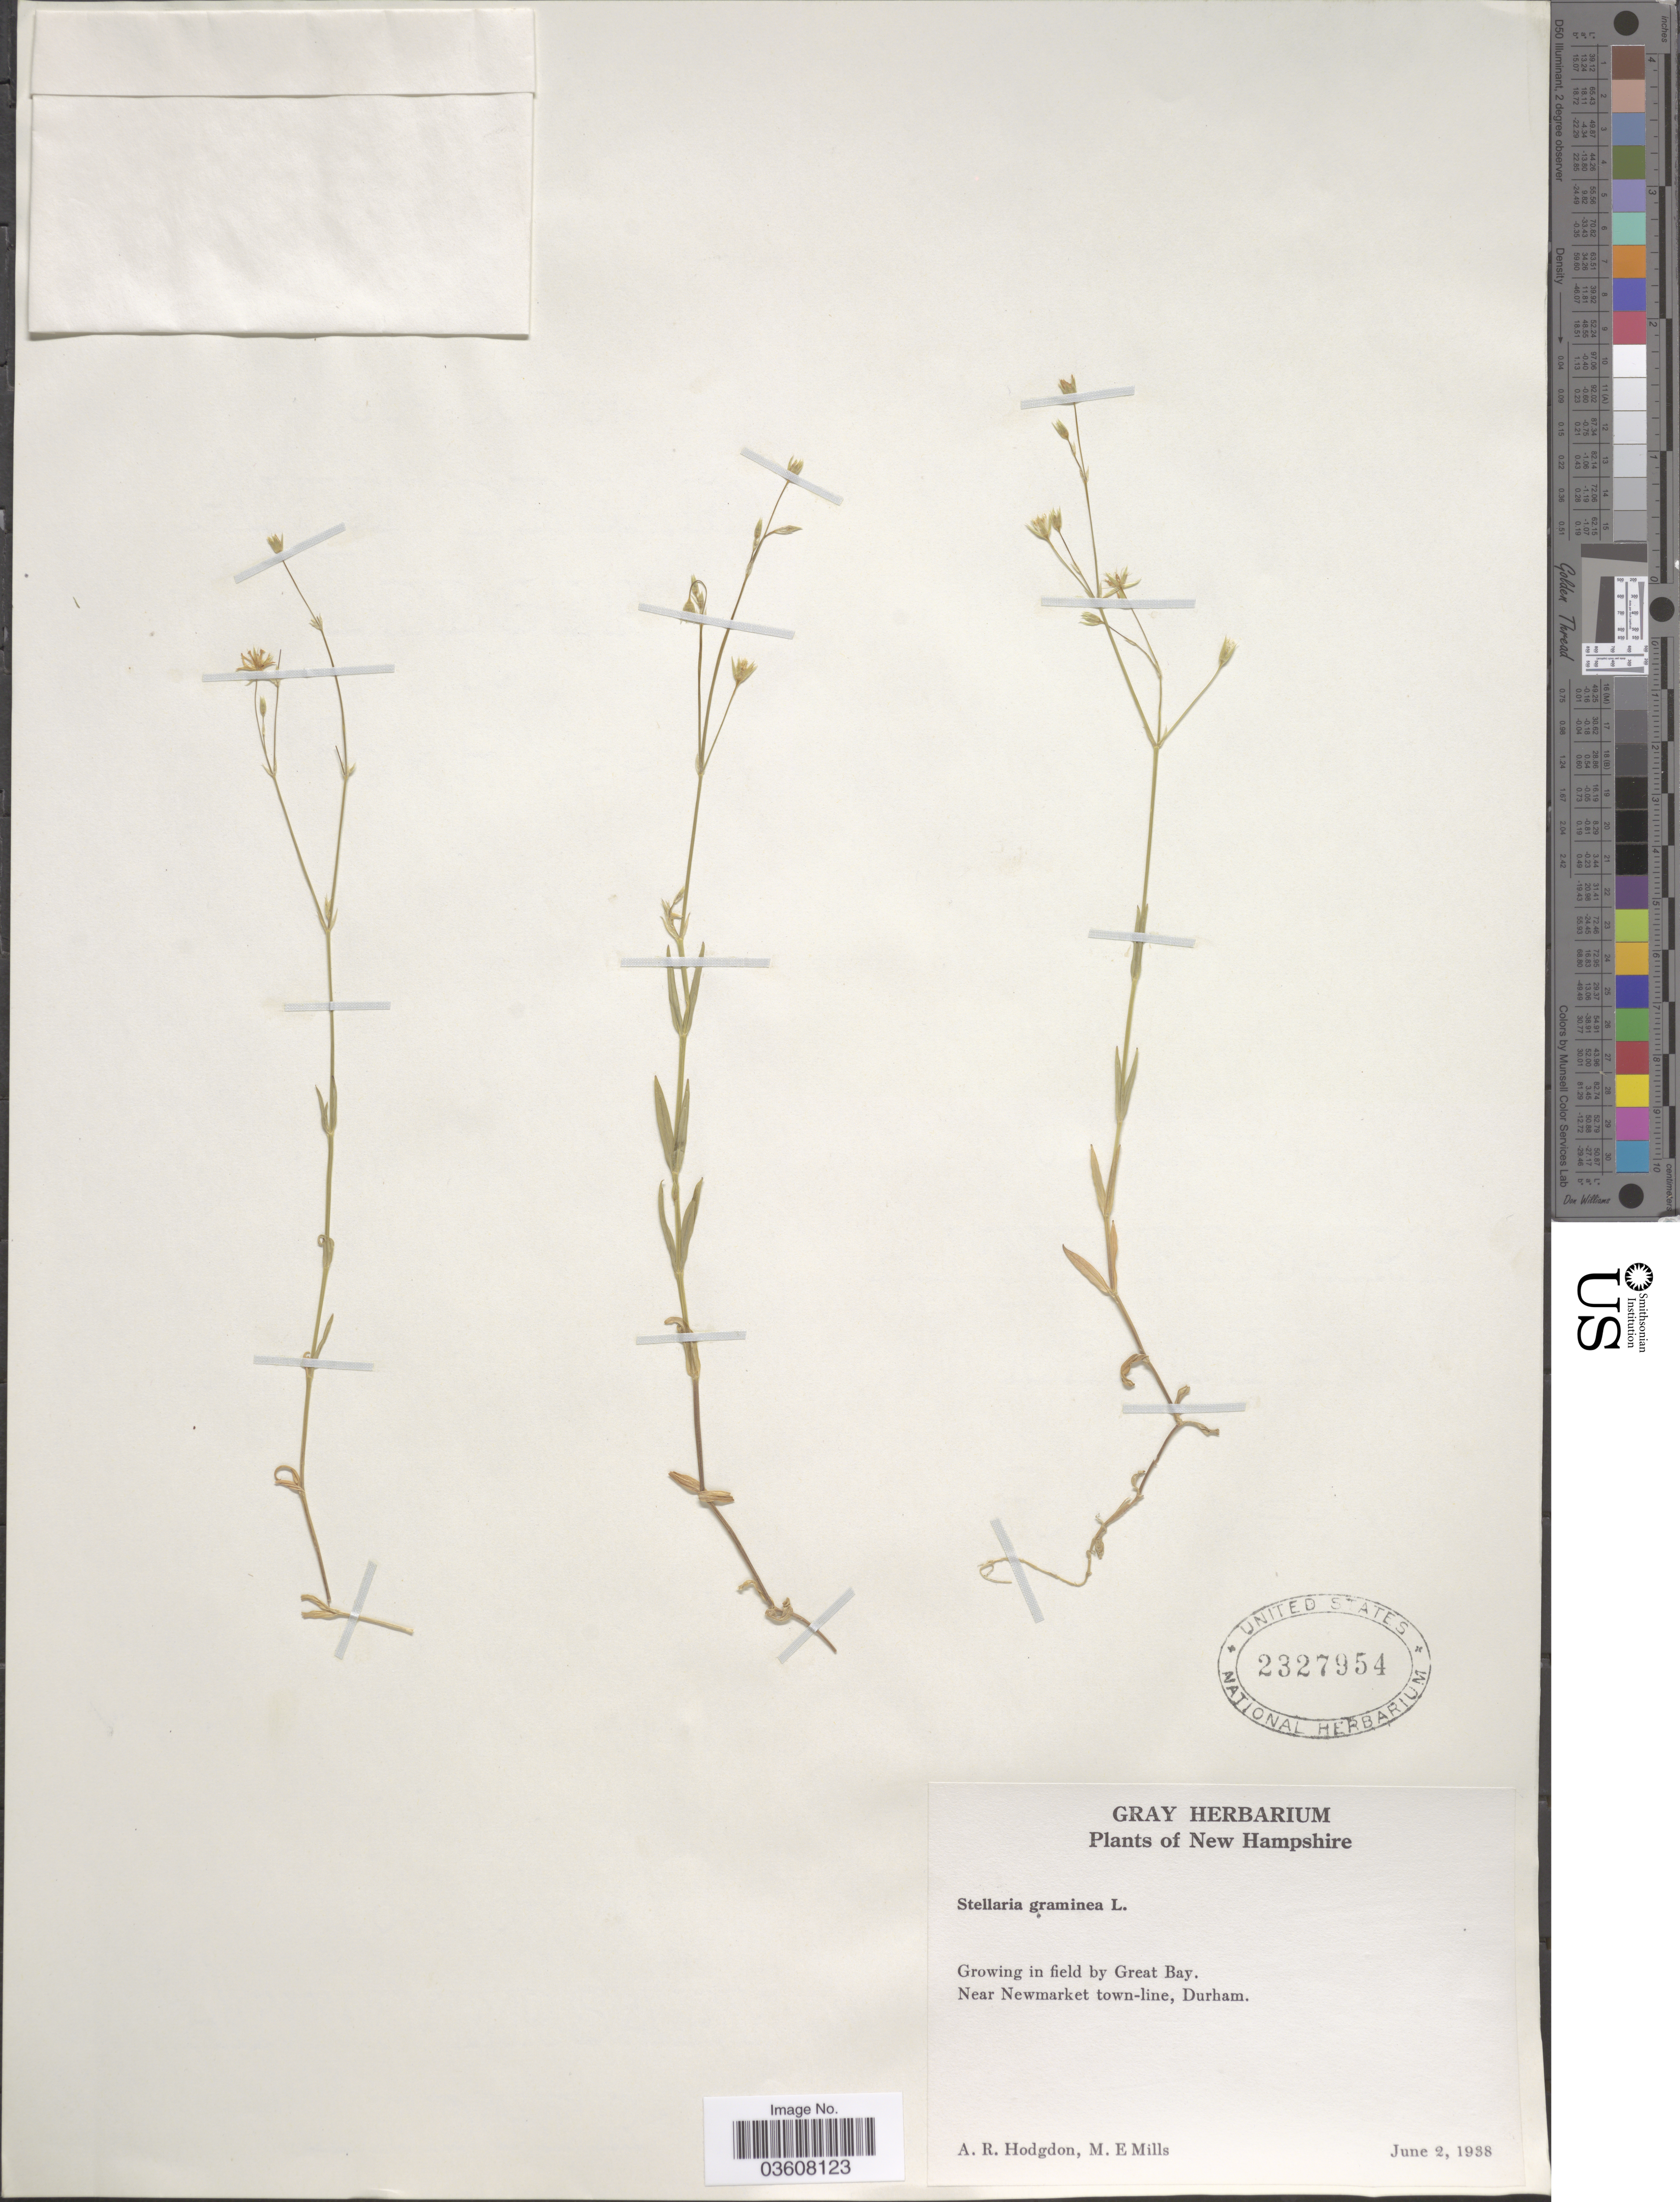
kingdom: Plantae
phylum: Tracheophyta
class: Magnoliopsida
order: Caryophyllales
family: Caryophyllaceae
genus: Stellaria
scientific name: Stellaria graminea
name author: L.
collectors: A. R. Hodgdon & M. Mills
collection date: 1938-06-02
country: United States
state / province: New Hampshire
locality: Great Bay. Near Newmarket town-line, Durham.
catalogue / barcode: US 2327954